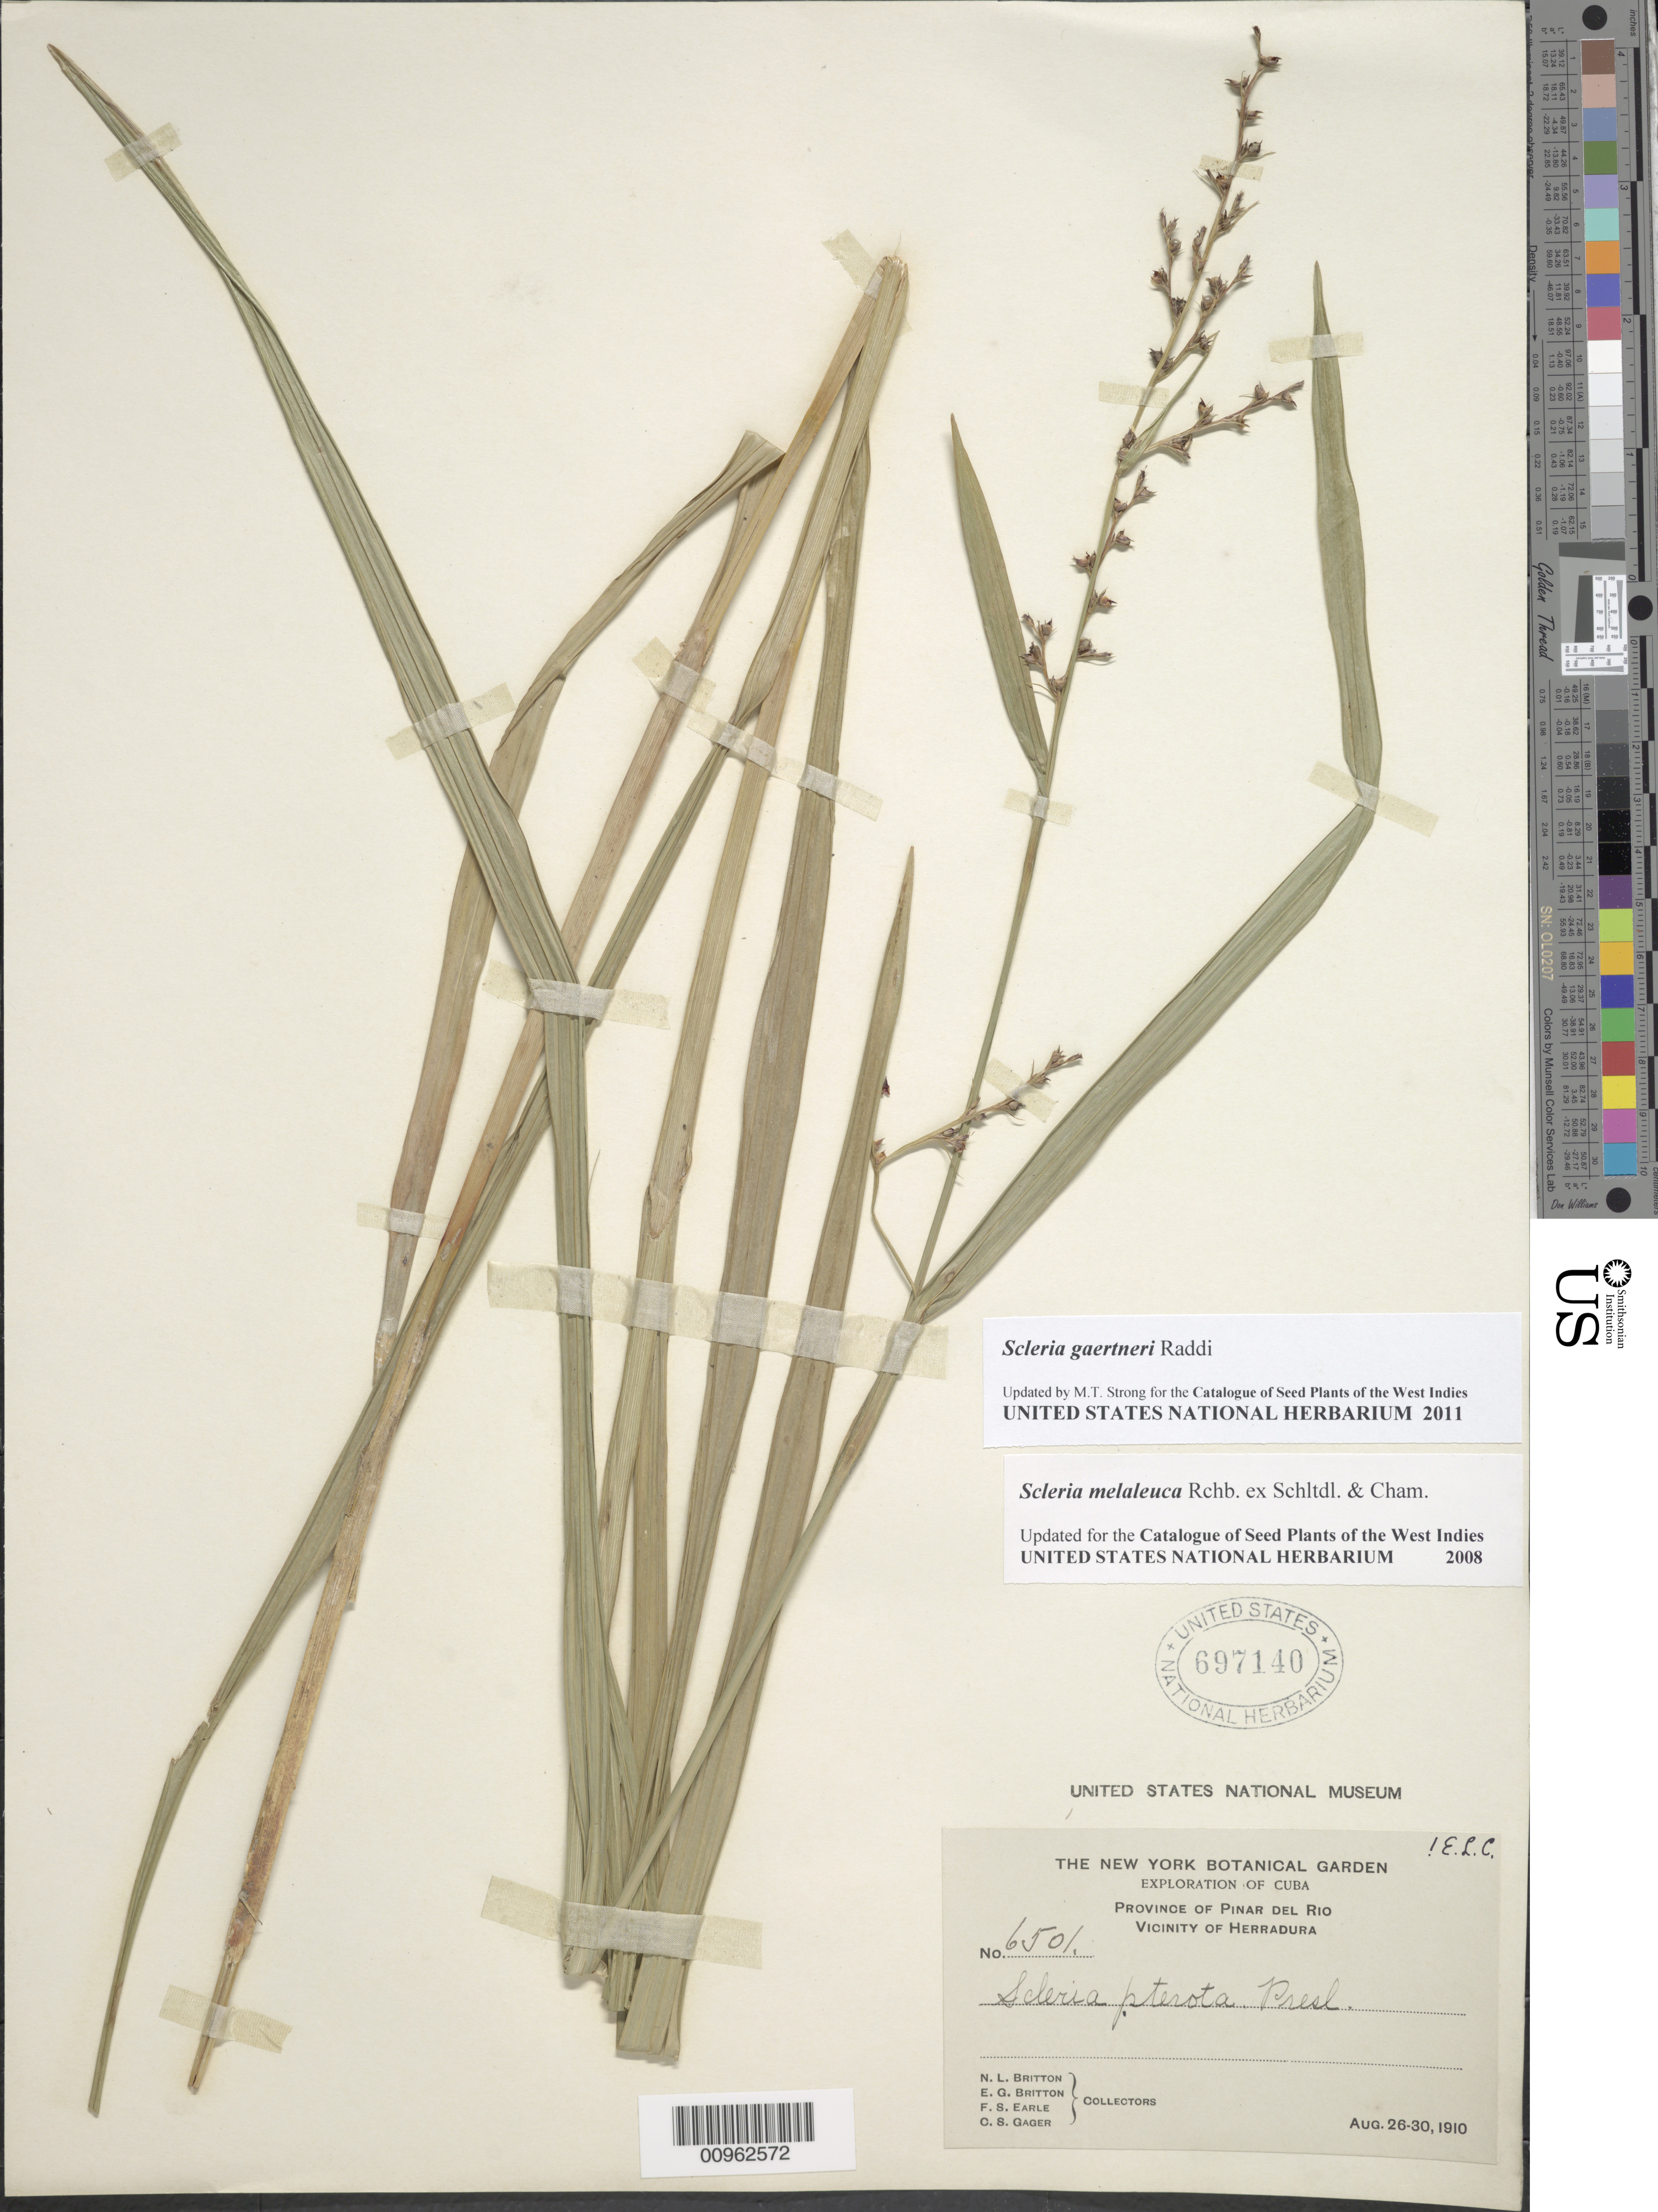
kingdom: Plantae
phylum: Tracheophyta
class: Liliopsida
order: Poales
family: Cyperaceae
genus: Scleria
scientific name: Scleria gaertneri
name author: Raddi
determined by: Strong, M. T., (US), Smithsonian Institution - National Museum of Natural History (UNITED STATES)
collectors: N. Britton, E. G. Britton, F. S. Earle & C. Gager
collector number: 6501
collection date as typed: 26 Aug 1910 to 30 Aug 1910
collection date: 1910-08-26/1910-08-30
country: Cuba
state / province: Pinar del Rio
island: Cuba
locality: Vicinity of Herradura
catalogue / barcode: US 697140